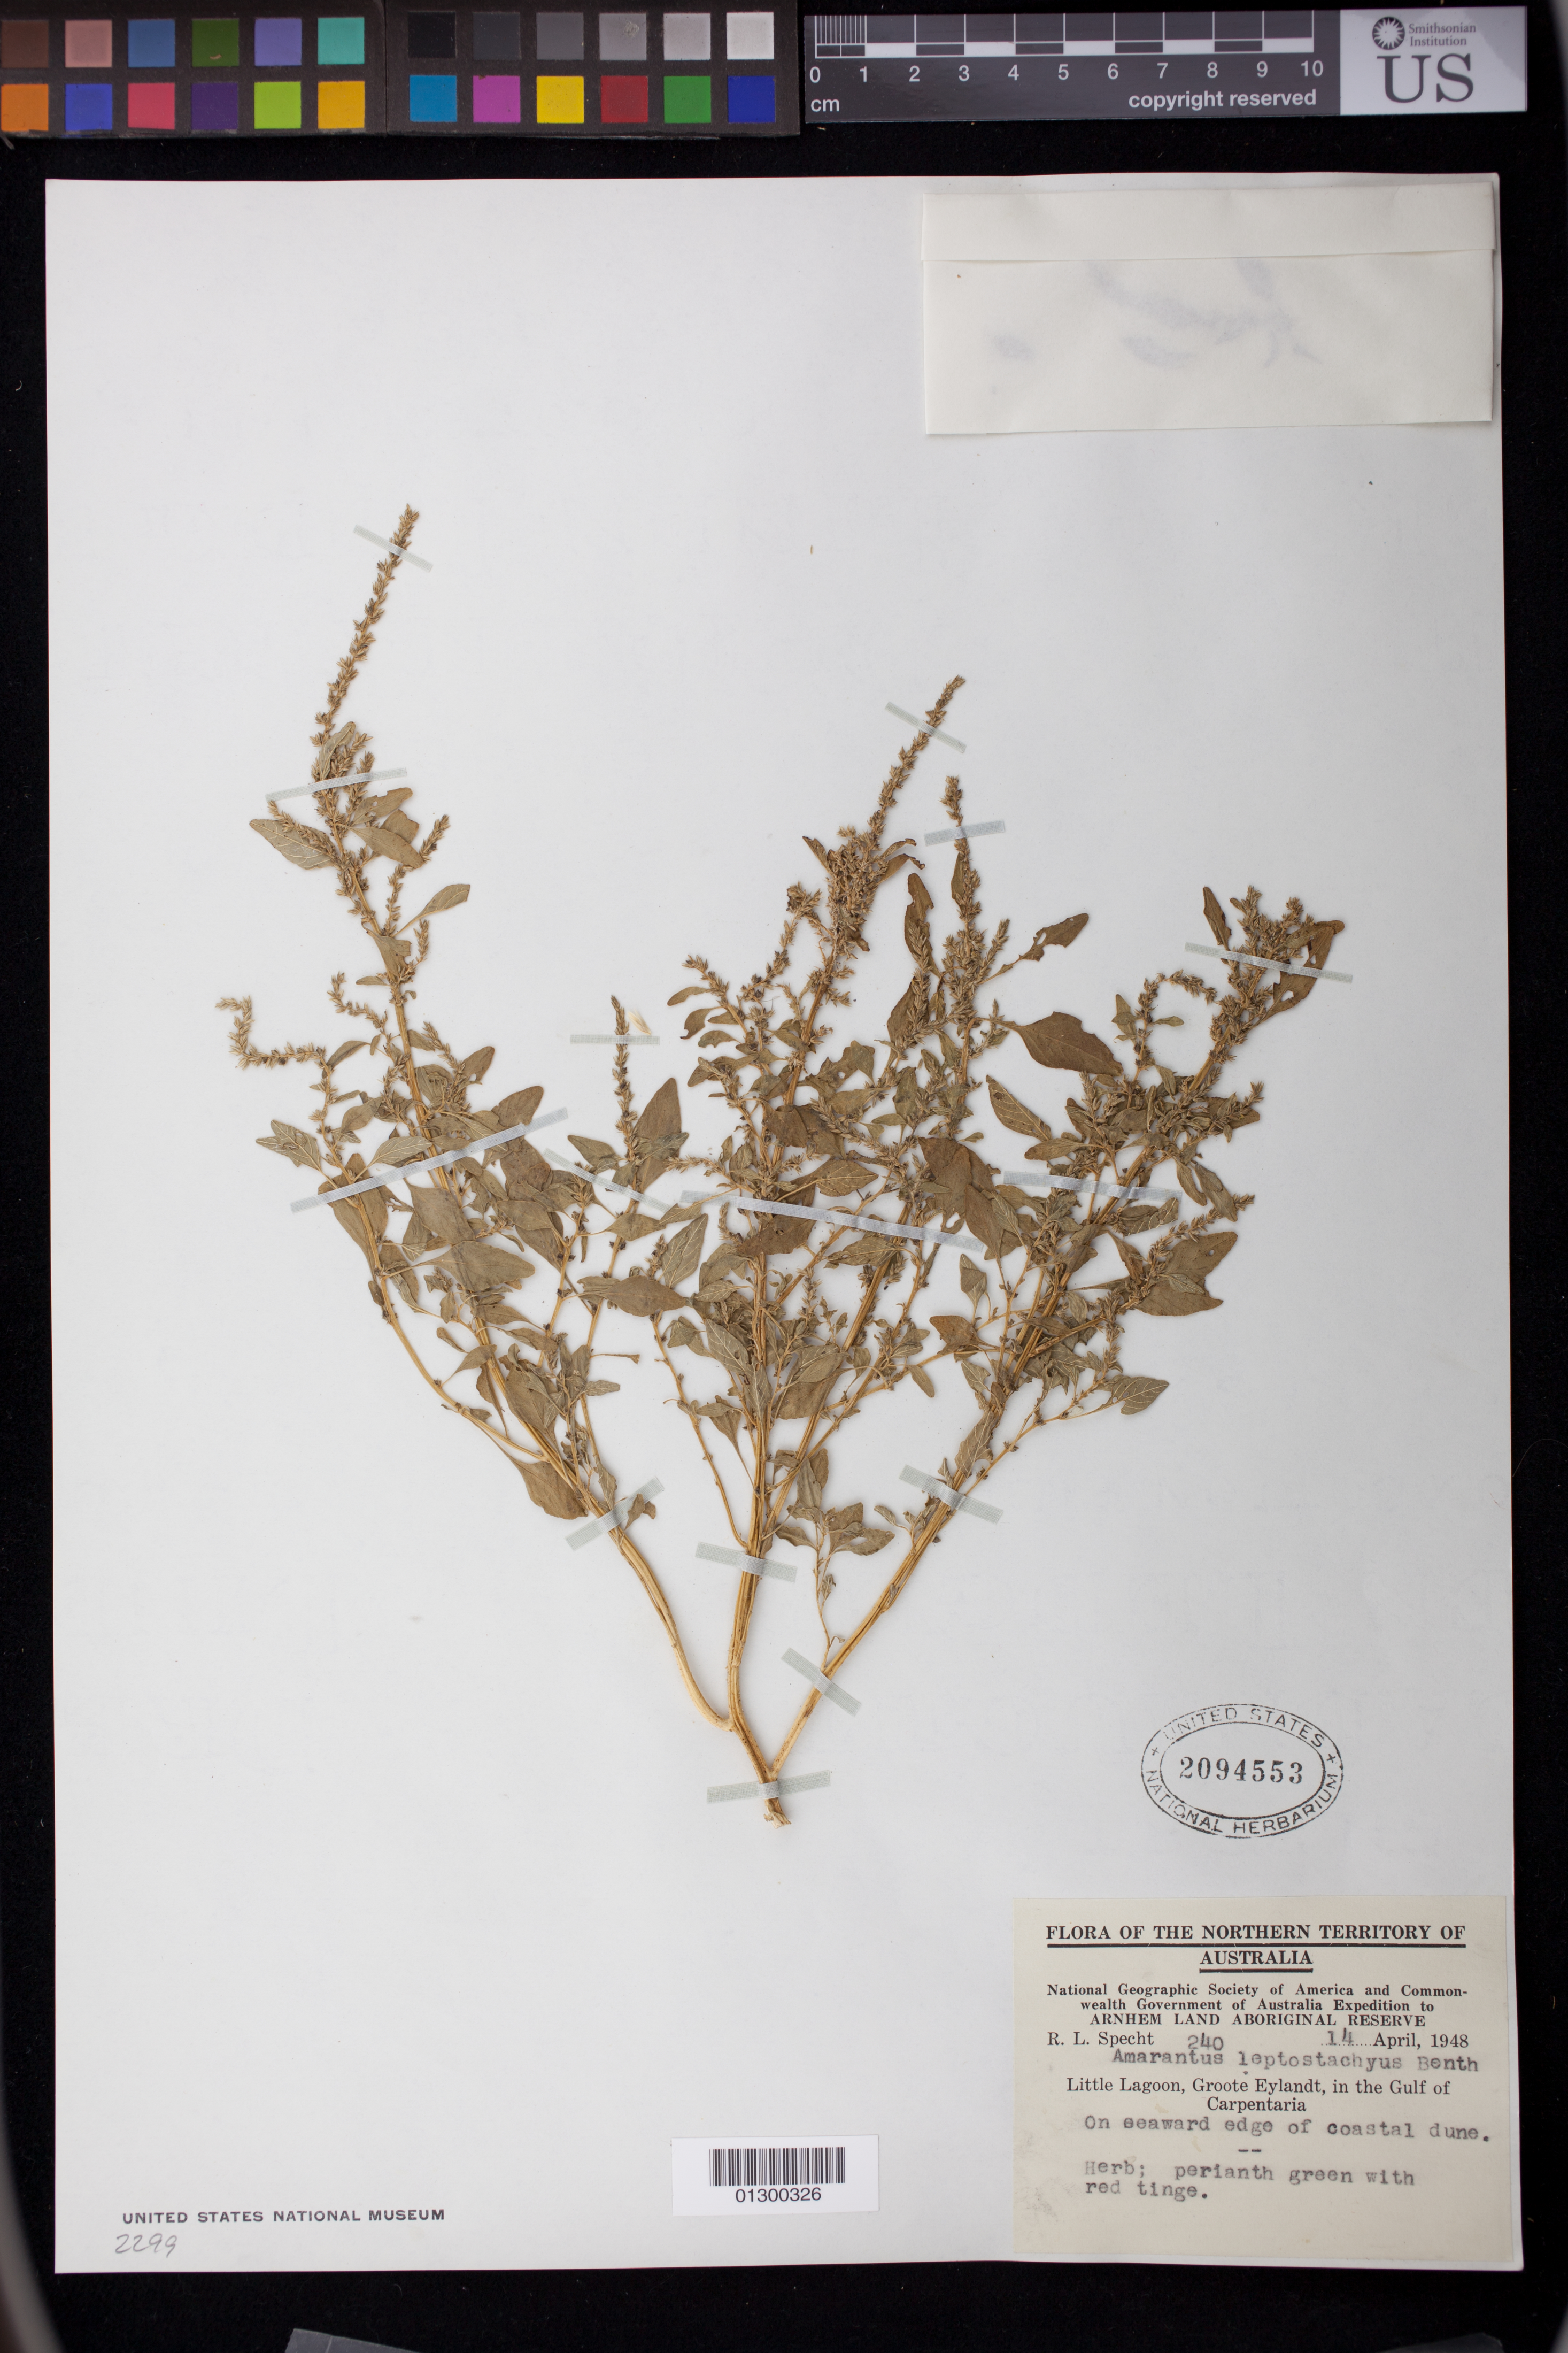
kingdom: Plantae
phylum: Tracheophyta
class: Magnoliopsida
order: Caryophyllales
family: Amaranthaceae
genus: Amaranthus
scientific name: Amaranthus leptostachyus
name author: Benth.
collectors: R. L. Specht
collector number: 240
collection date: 1948-04-14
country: Australia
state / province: Northern Territory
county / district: East Arnhem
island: Groote Eylandt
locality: Little Lagoon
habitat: On seaward edge of coastal dune.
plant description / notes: Herb; perianth green with red tinge.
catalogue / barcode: US 2094553